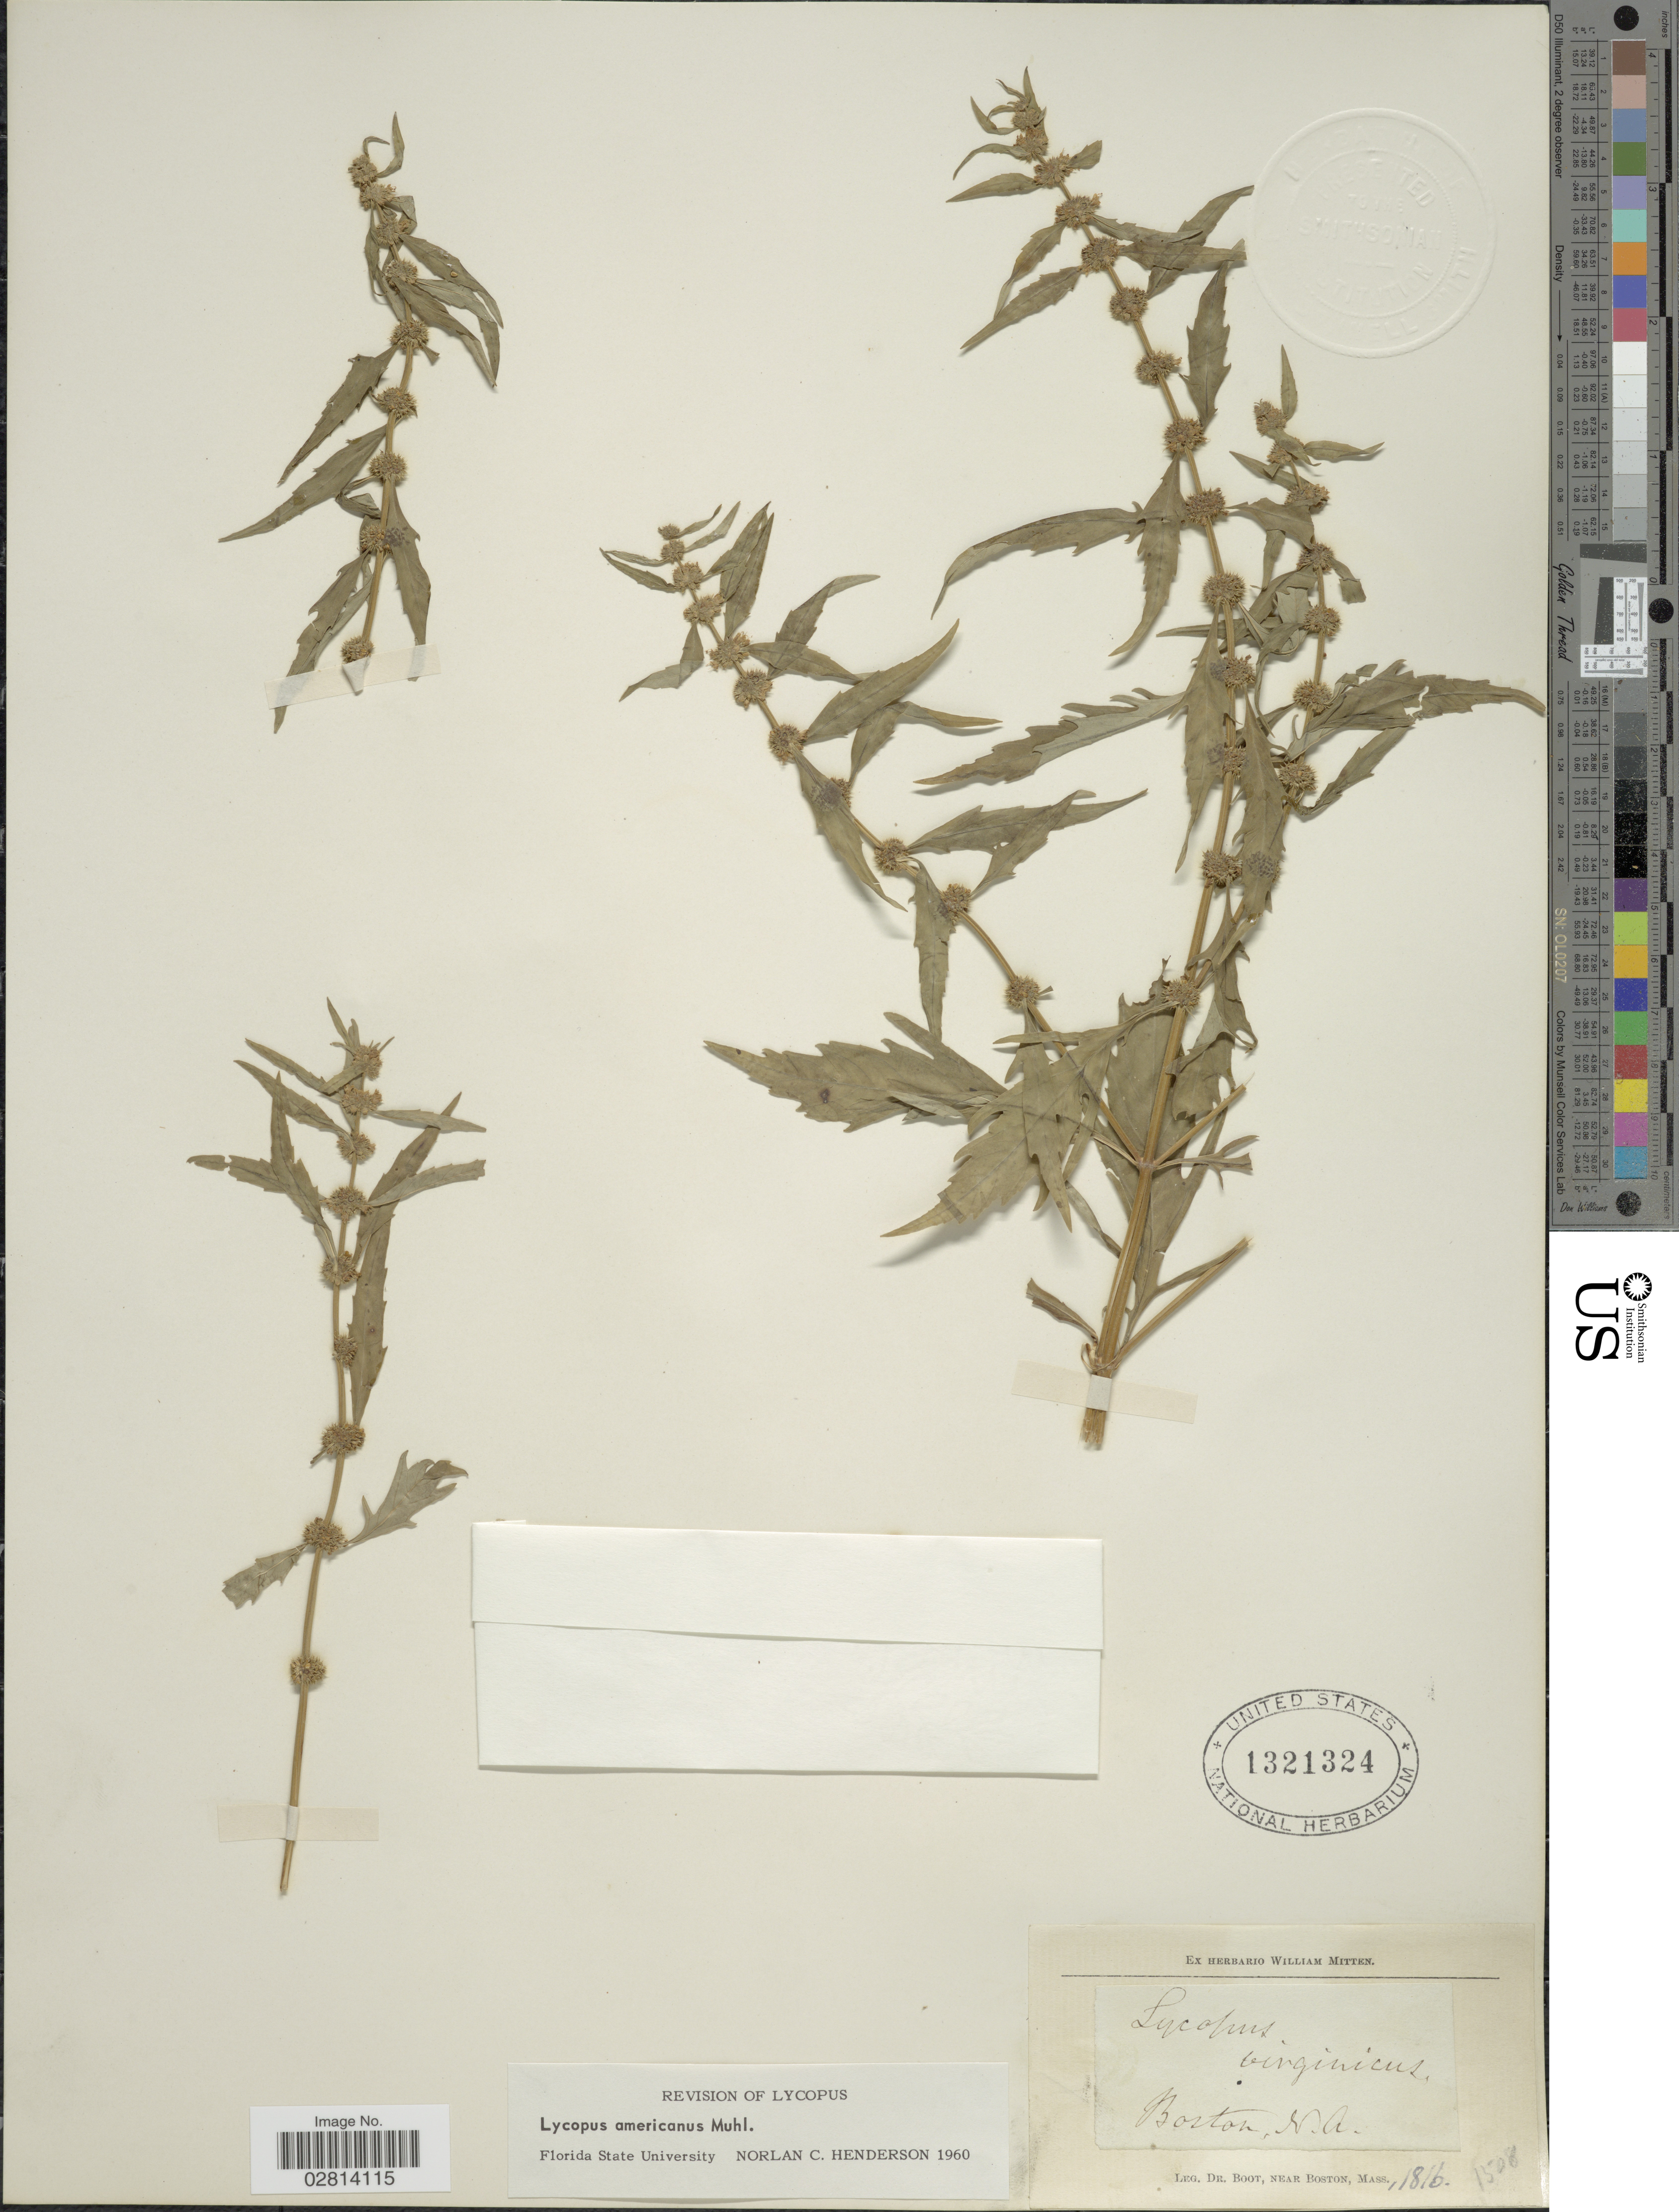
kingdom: Plantae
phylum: Tracheophyta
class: Magnoliopsida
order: Lamiales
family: Lamiaceae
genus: Lycopus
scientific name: Lycopus americanus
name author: Muhl. ex W.P.C. Barton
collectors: Boot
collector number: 1816/1508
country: United States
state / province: Massachusetts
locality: Near Boston, M.A.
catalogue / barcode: US 1321324